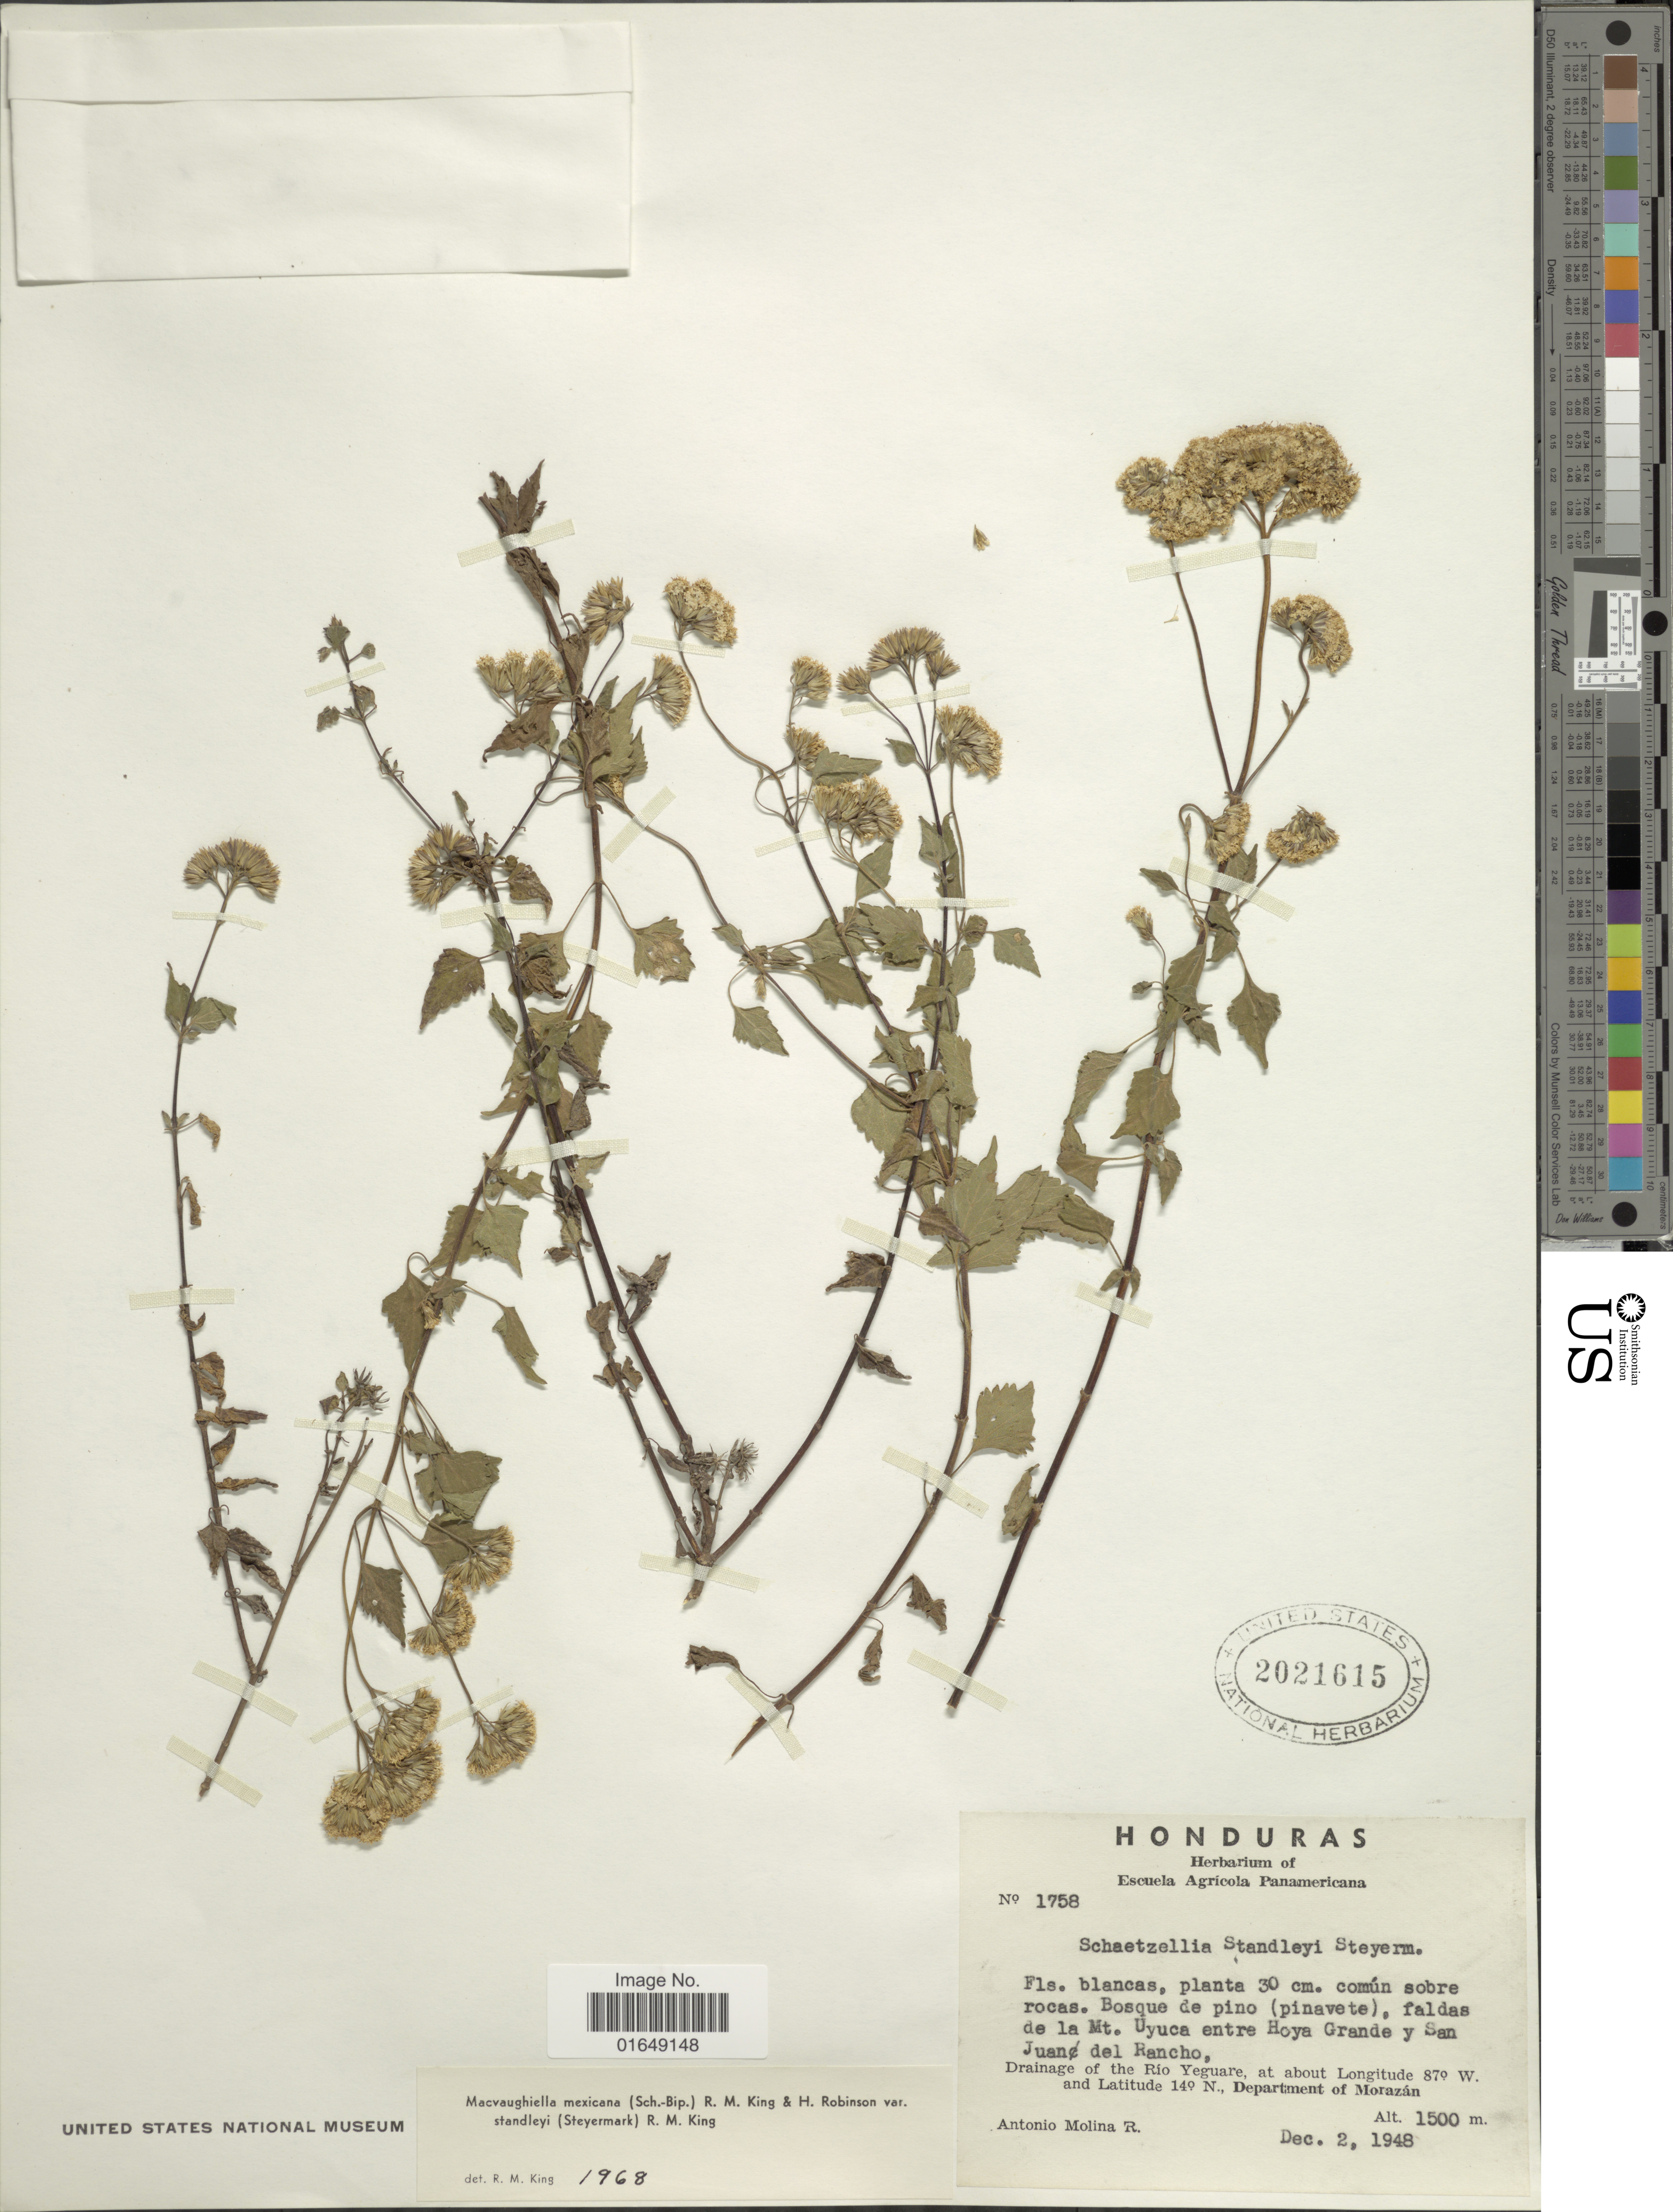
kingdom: Plantae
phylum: Tracheophyta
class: Magnoliopsida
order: Asterales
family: Asteraceae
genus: Macvaughiella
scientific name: Macvaughiella mexicana var. standleyi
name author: (Steyerm.) R.M. King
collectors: A. Molina R.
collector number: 1758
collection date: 1948-12-02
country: Honduras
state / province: Fco. Morazán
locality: Bosque de pino (pinavete), faldas de la Mt. Uyuca entre Hoya Grande y San Juan del Rancho, drainage of the Rio Yeguare.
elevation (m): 1500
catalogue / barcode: US 2021615